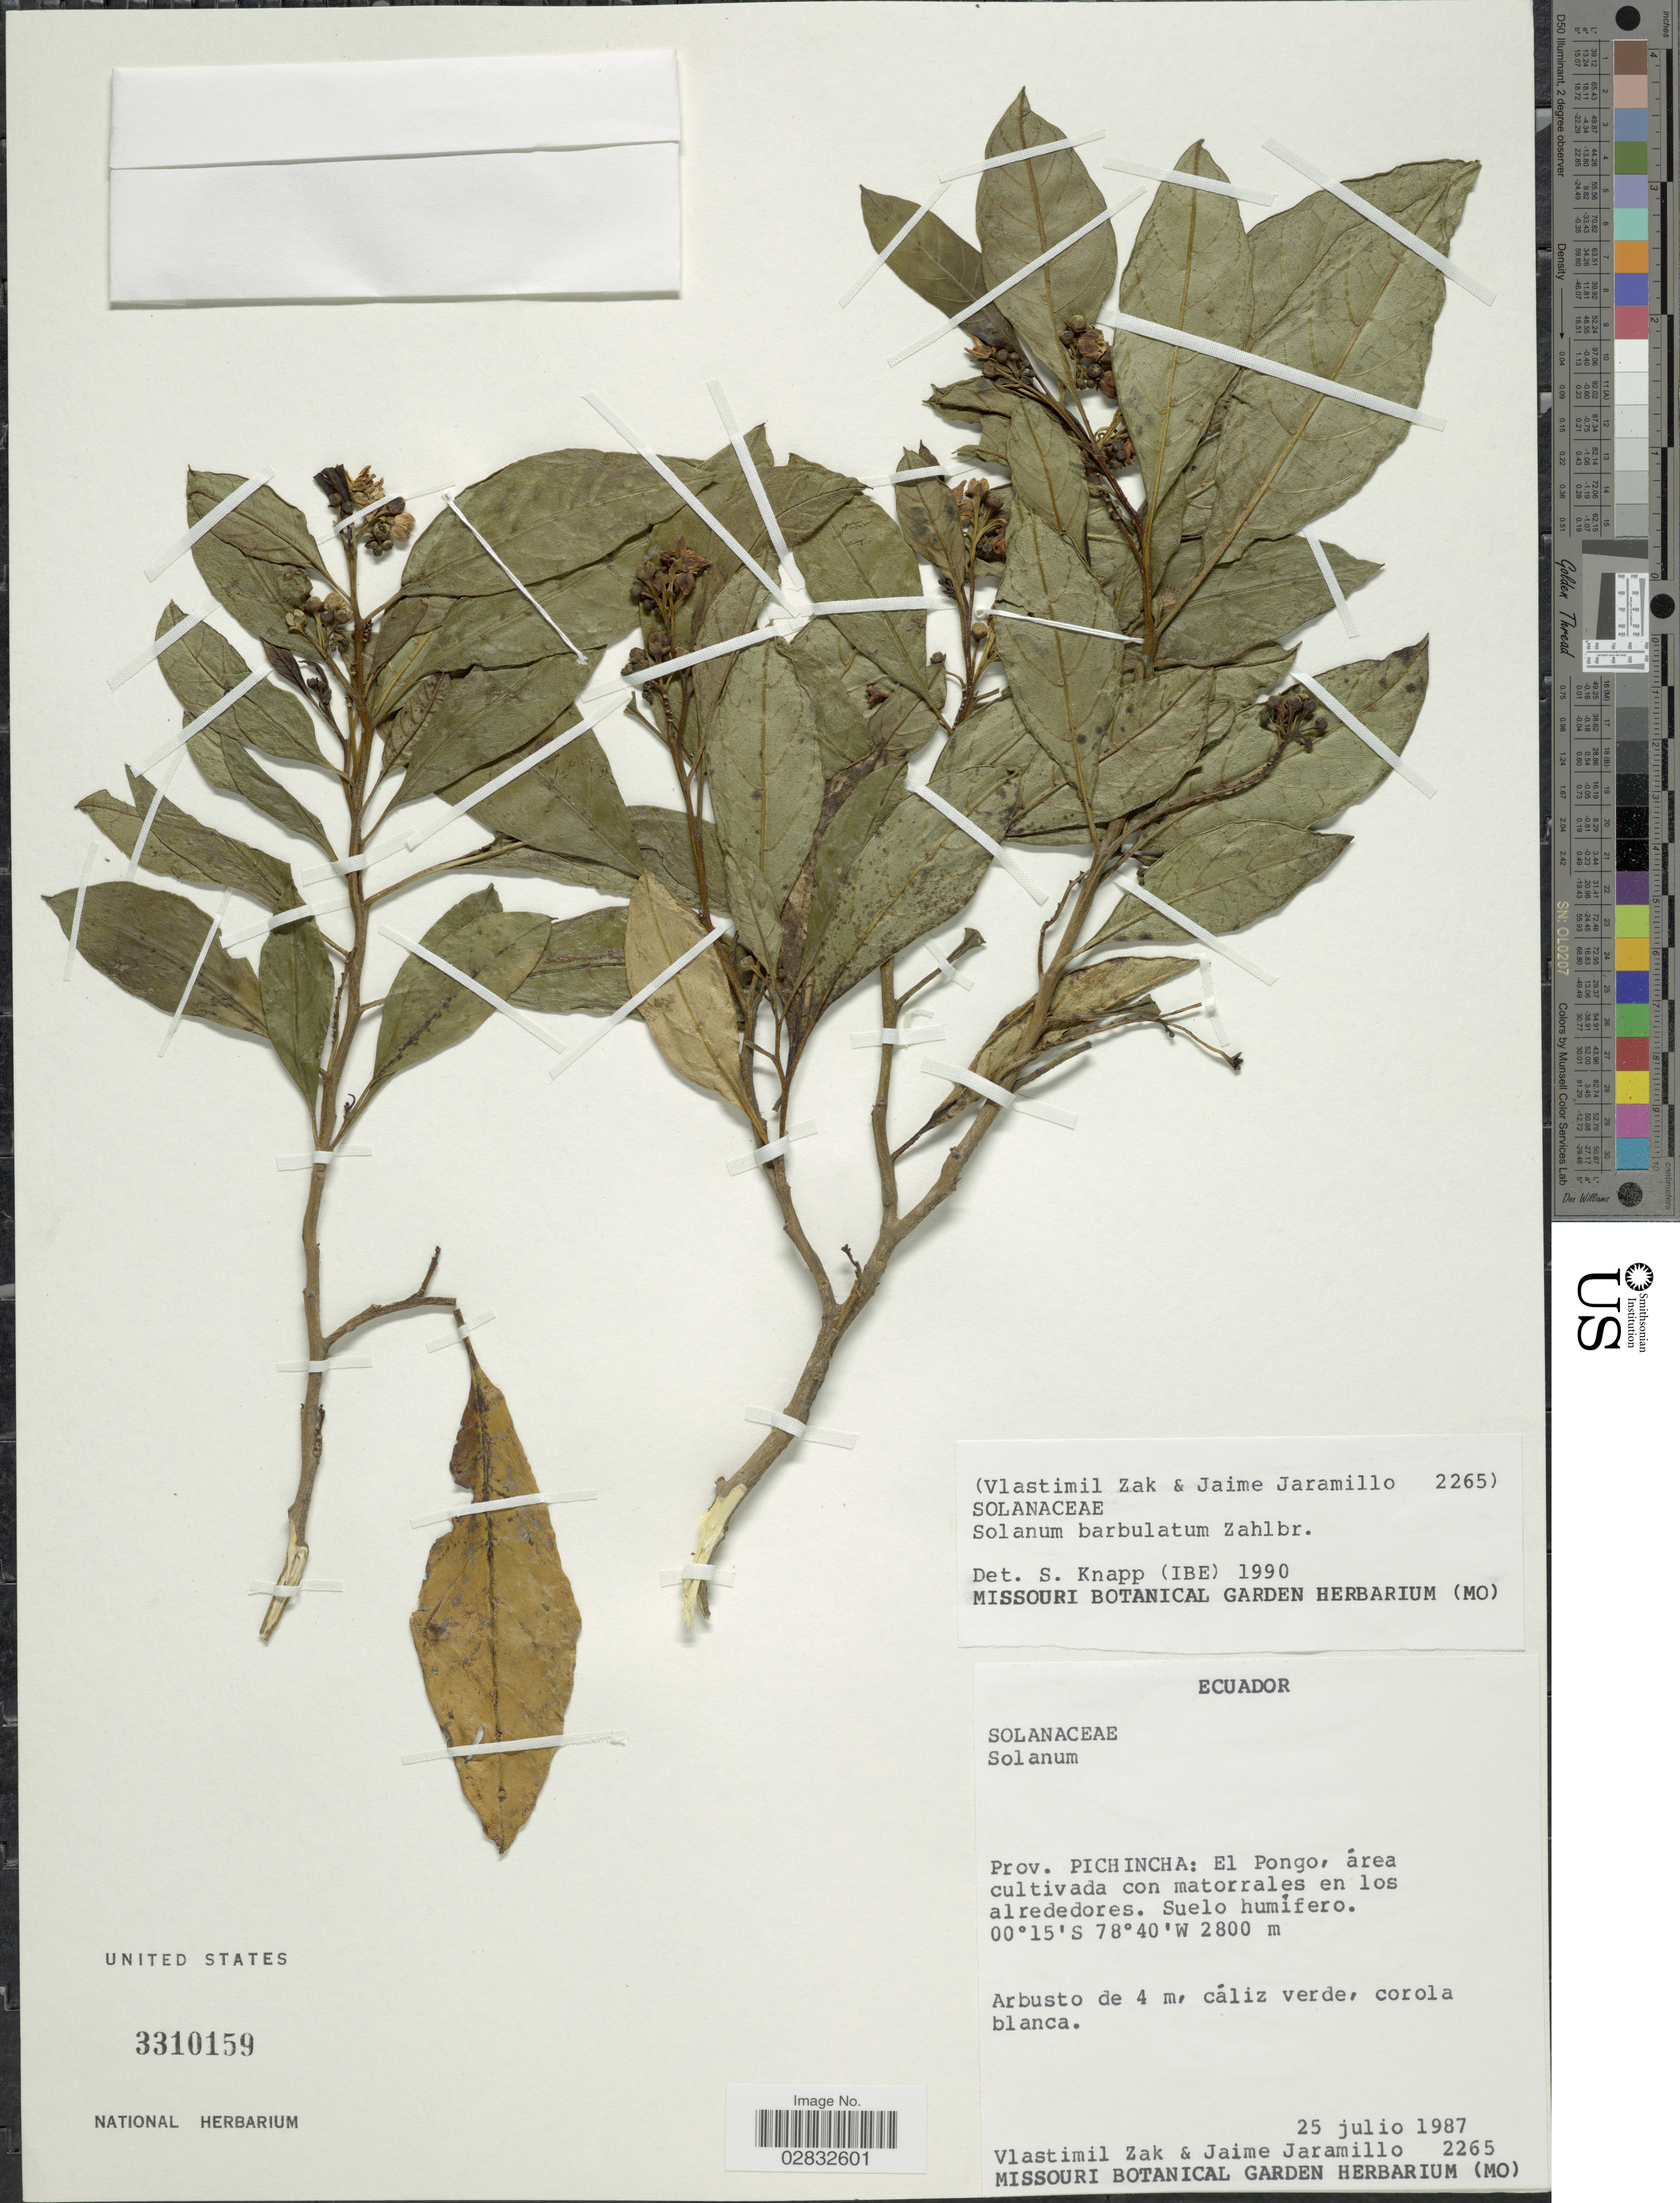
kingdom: Plantae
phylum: Tracheophyta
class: Magnoliopsida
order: Solanales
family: Solanaceae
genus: Solanum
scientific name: Solanum barbulatum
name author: Zahlbr.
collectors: V. Zak & J. Jaramillo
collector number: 2265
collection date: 1897-07-25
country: Ecuador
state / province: Pichincha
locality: El Pongo, área cultivada con matorrales en los alrededores.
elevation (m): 2800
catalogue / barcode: US 3310159